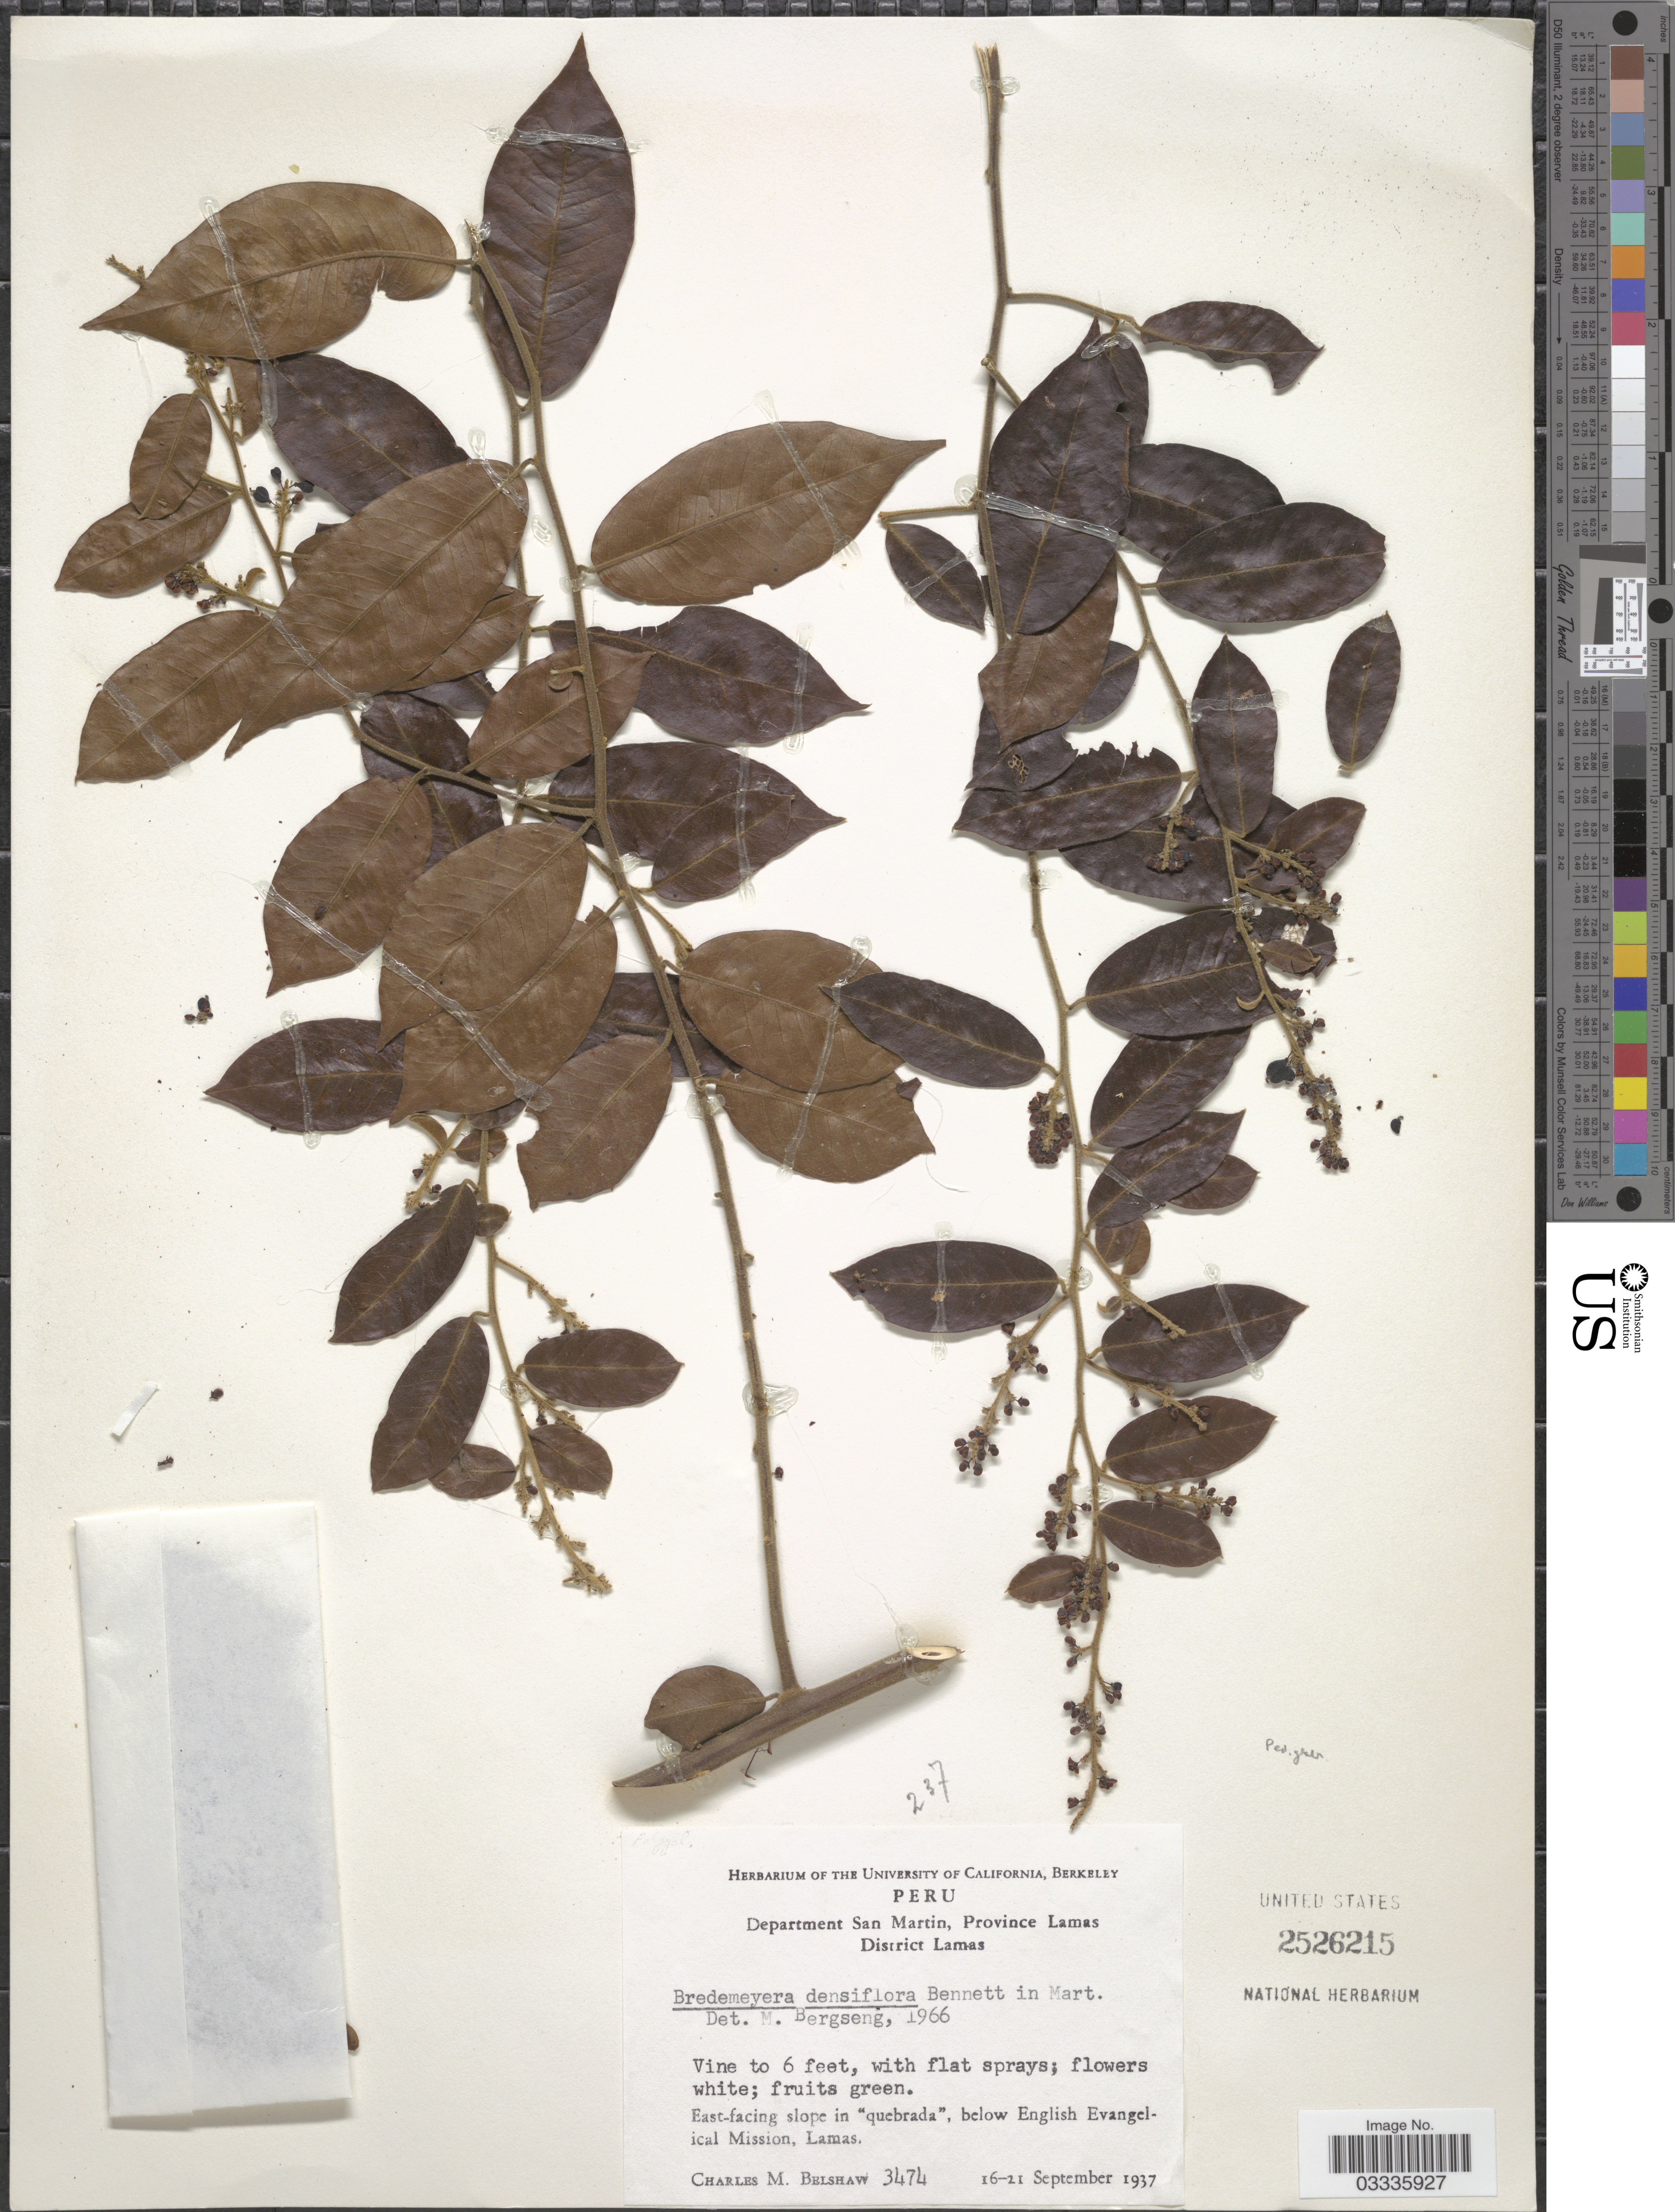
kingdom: Plantae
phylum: Tracheophyta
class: Magnoliopsida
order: Fabales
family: Polygalaceae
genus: Bredemeyera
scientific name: Bredemeyera densiflora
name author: A.W. Benn.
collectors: C. Shaw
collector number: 3474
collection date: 1937-09-16/1937-09-21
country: Peru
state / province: San Martín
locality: Department San Martin, Province Lamas District Lamas. East-facing slope in "quebrada", below English Evangelical Mission, Lamas.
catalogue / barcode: US 2526215